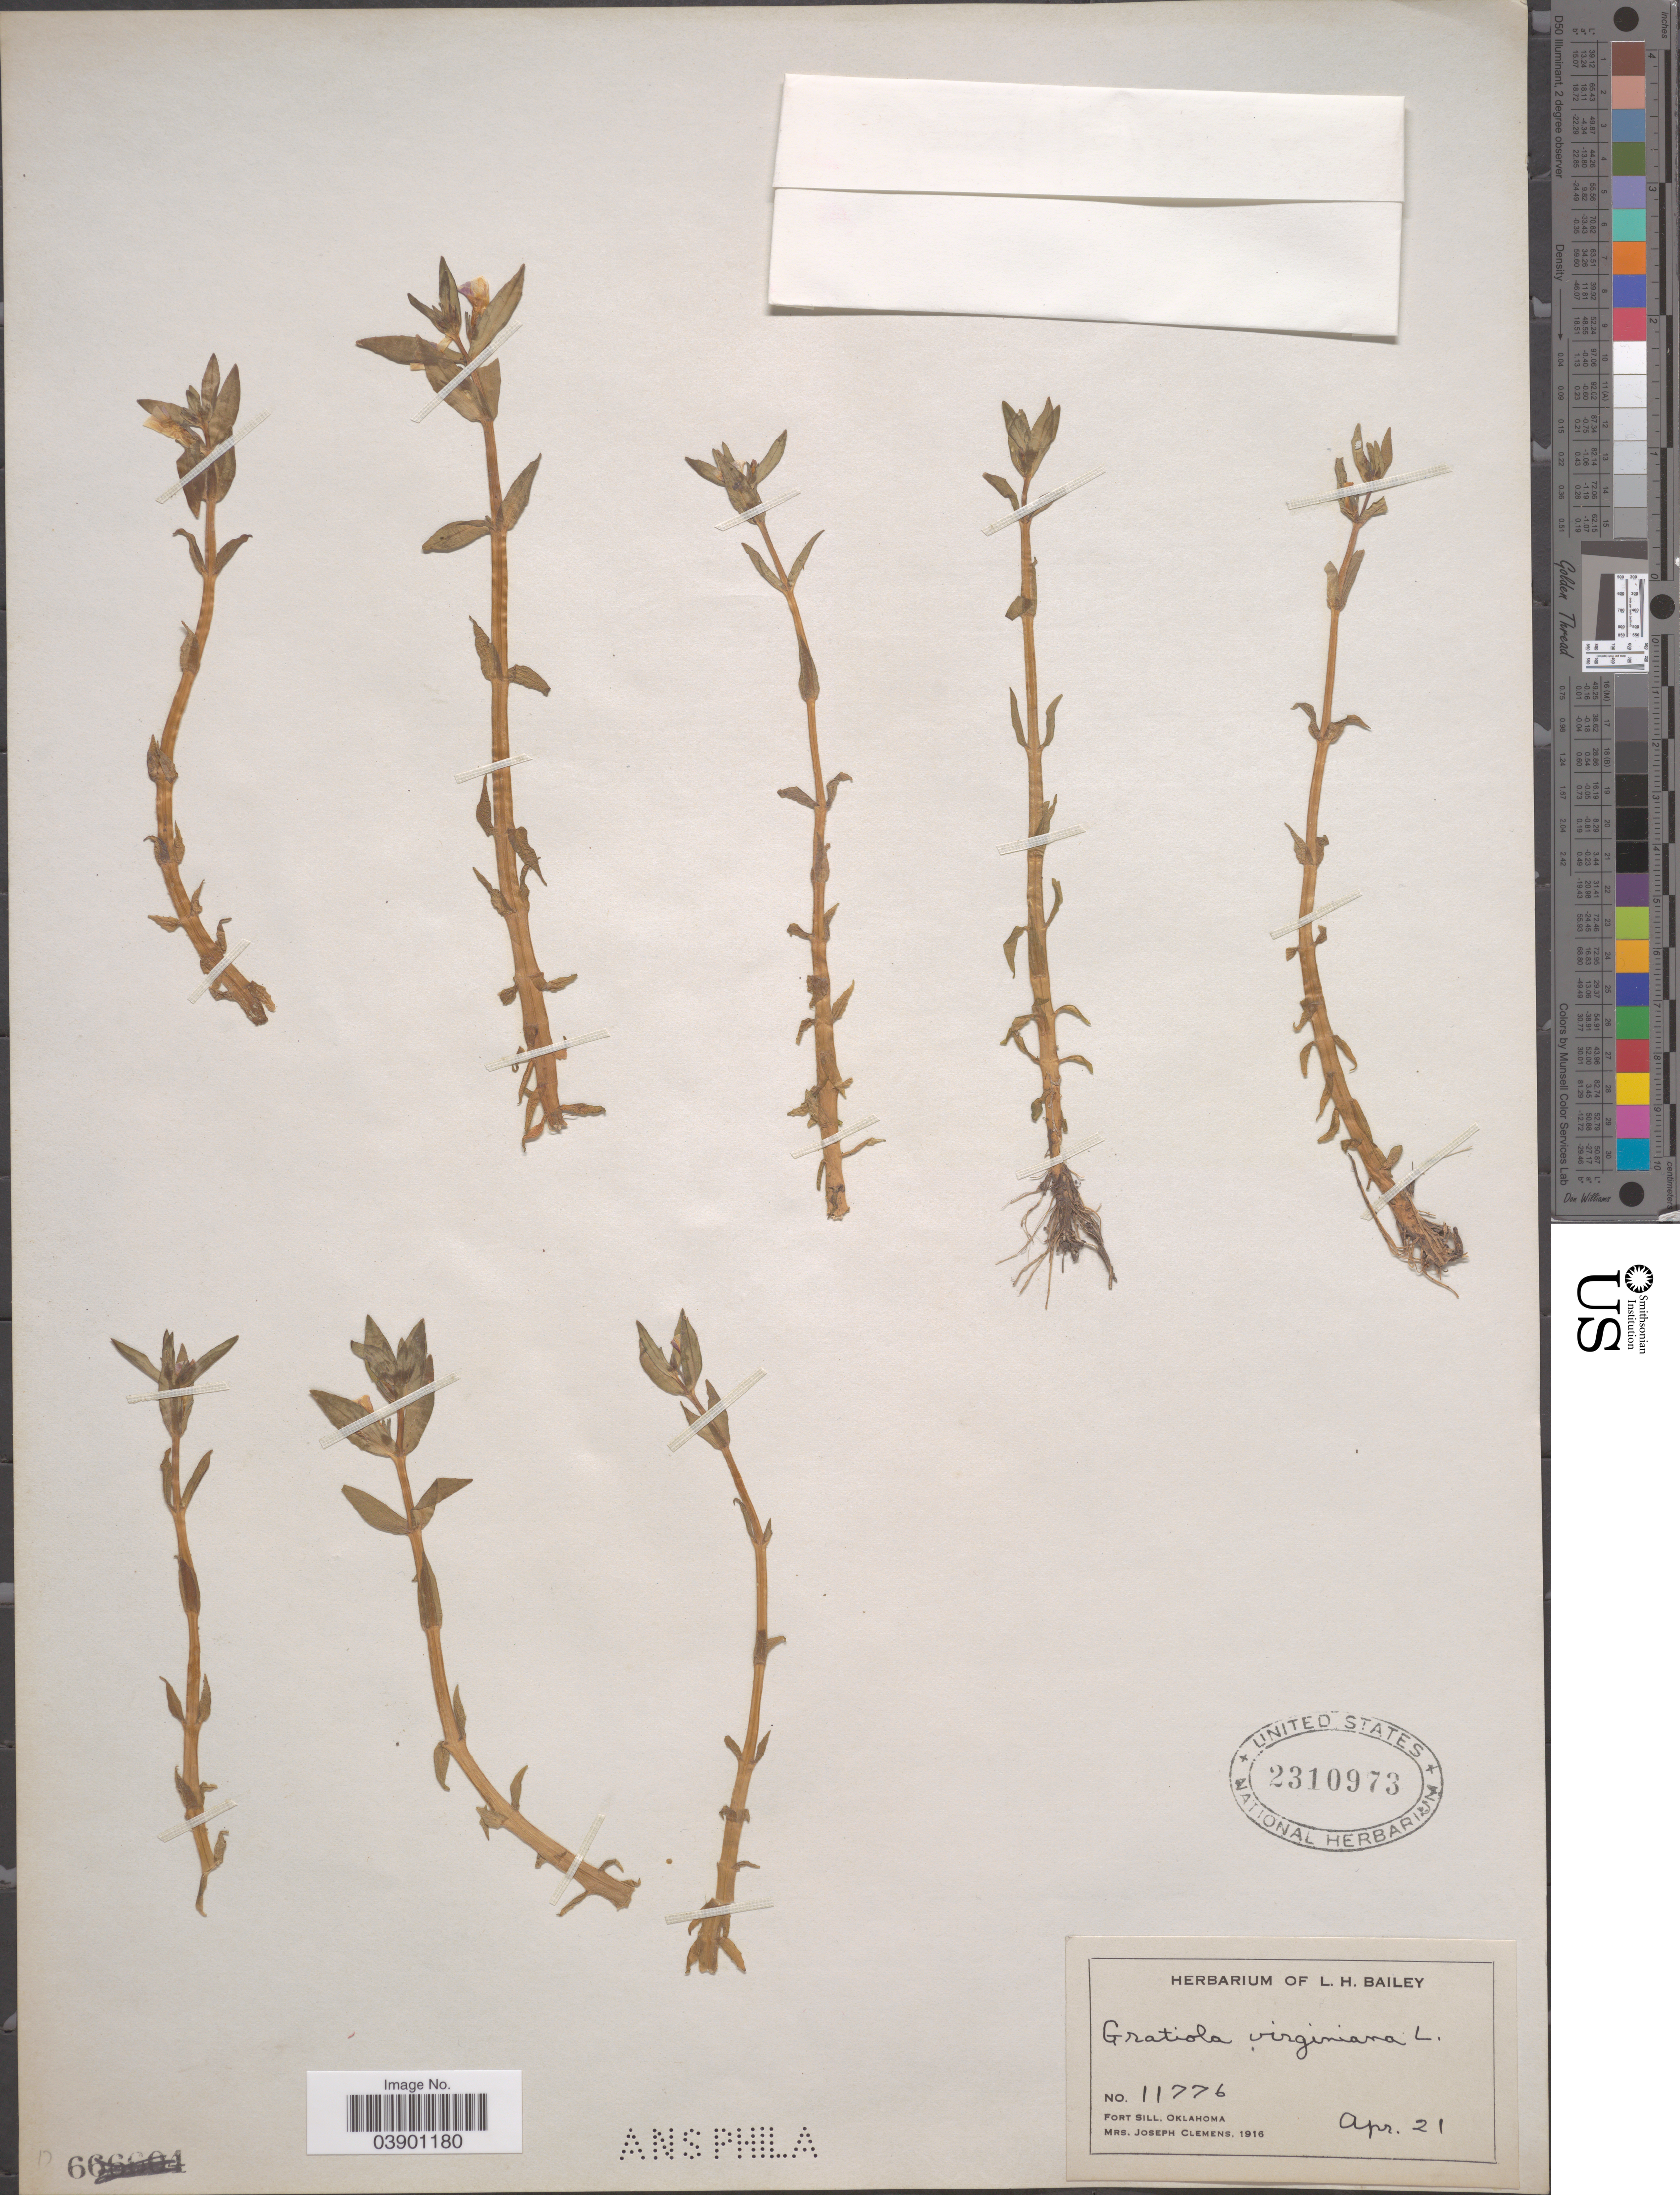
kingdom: Plantae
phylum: Tracheophyta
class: Magnoliopsida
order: Lamiales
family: Plantaginaceae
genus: Gratiola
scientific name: Gratiola virginiana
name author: L.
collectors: J. Clemens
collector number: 11776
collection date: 1916-04-21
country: United States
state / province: Oklahoma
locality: Fort Sill.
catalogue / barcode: US 2310973